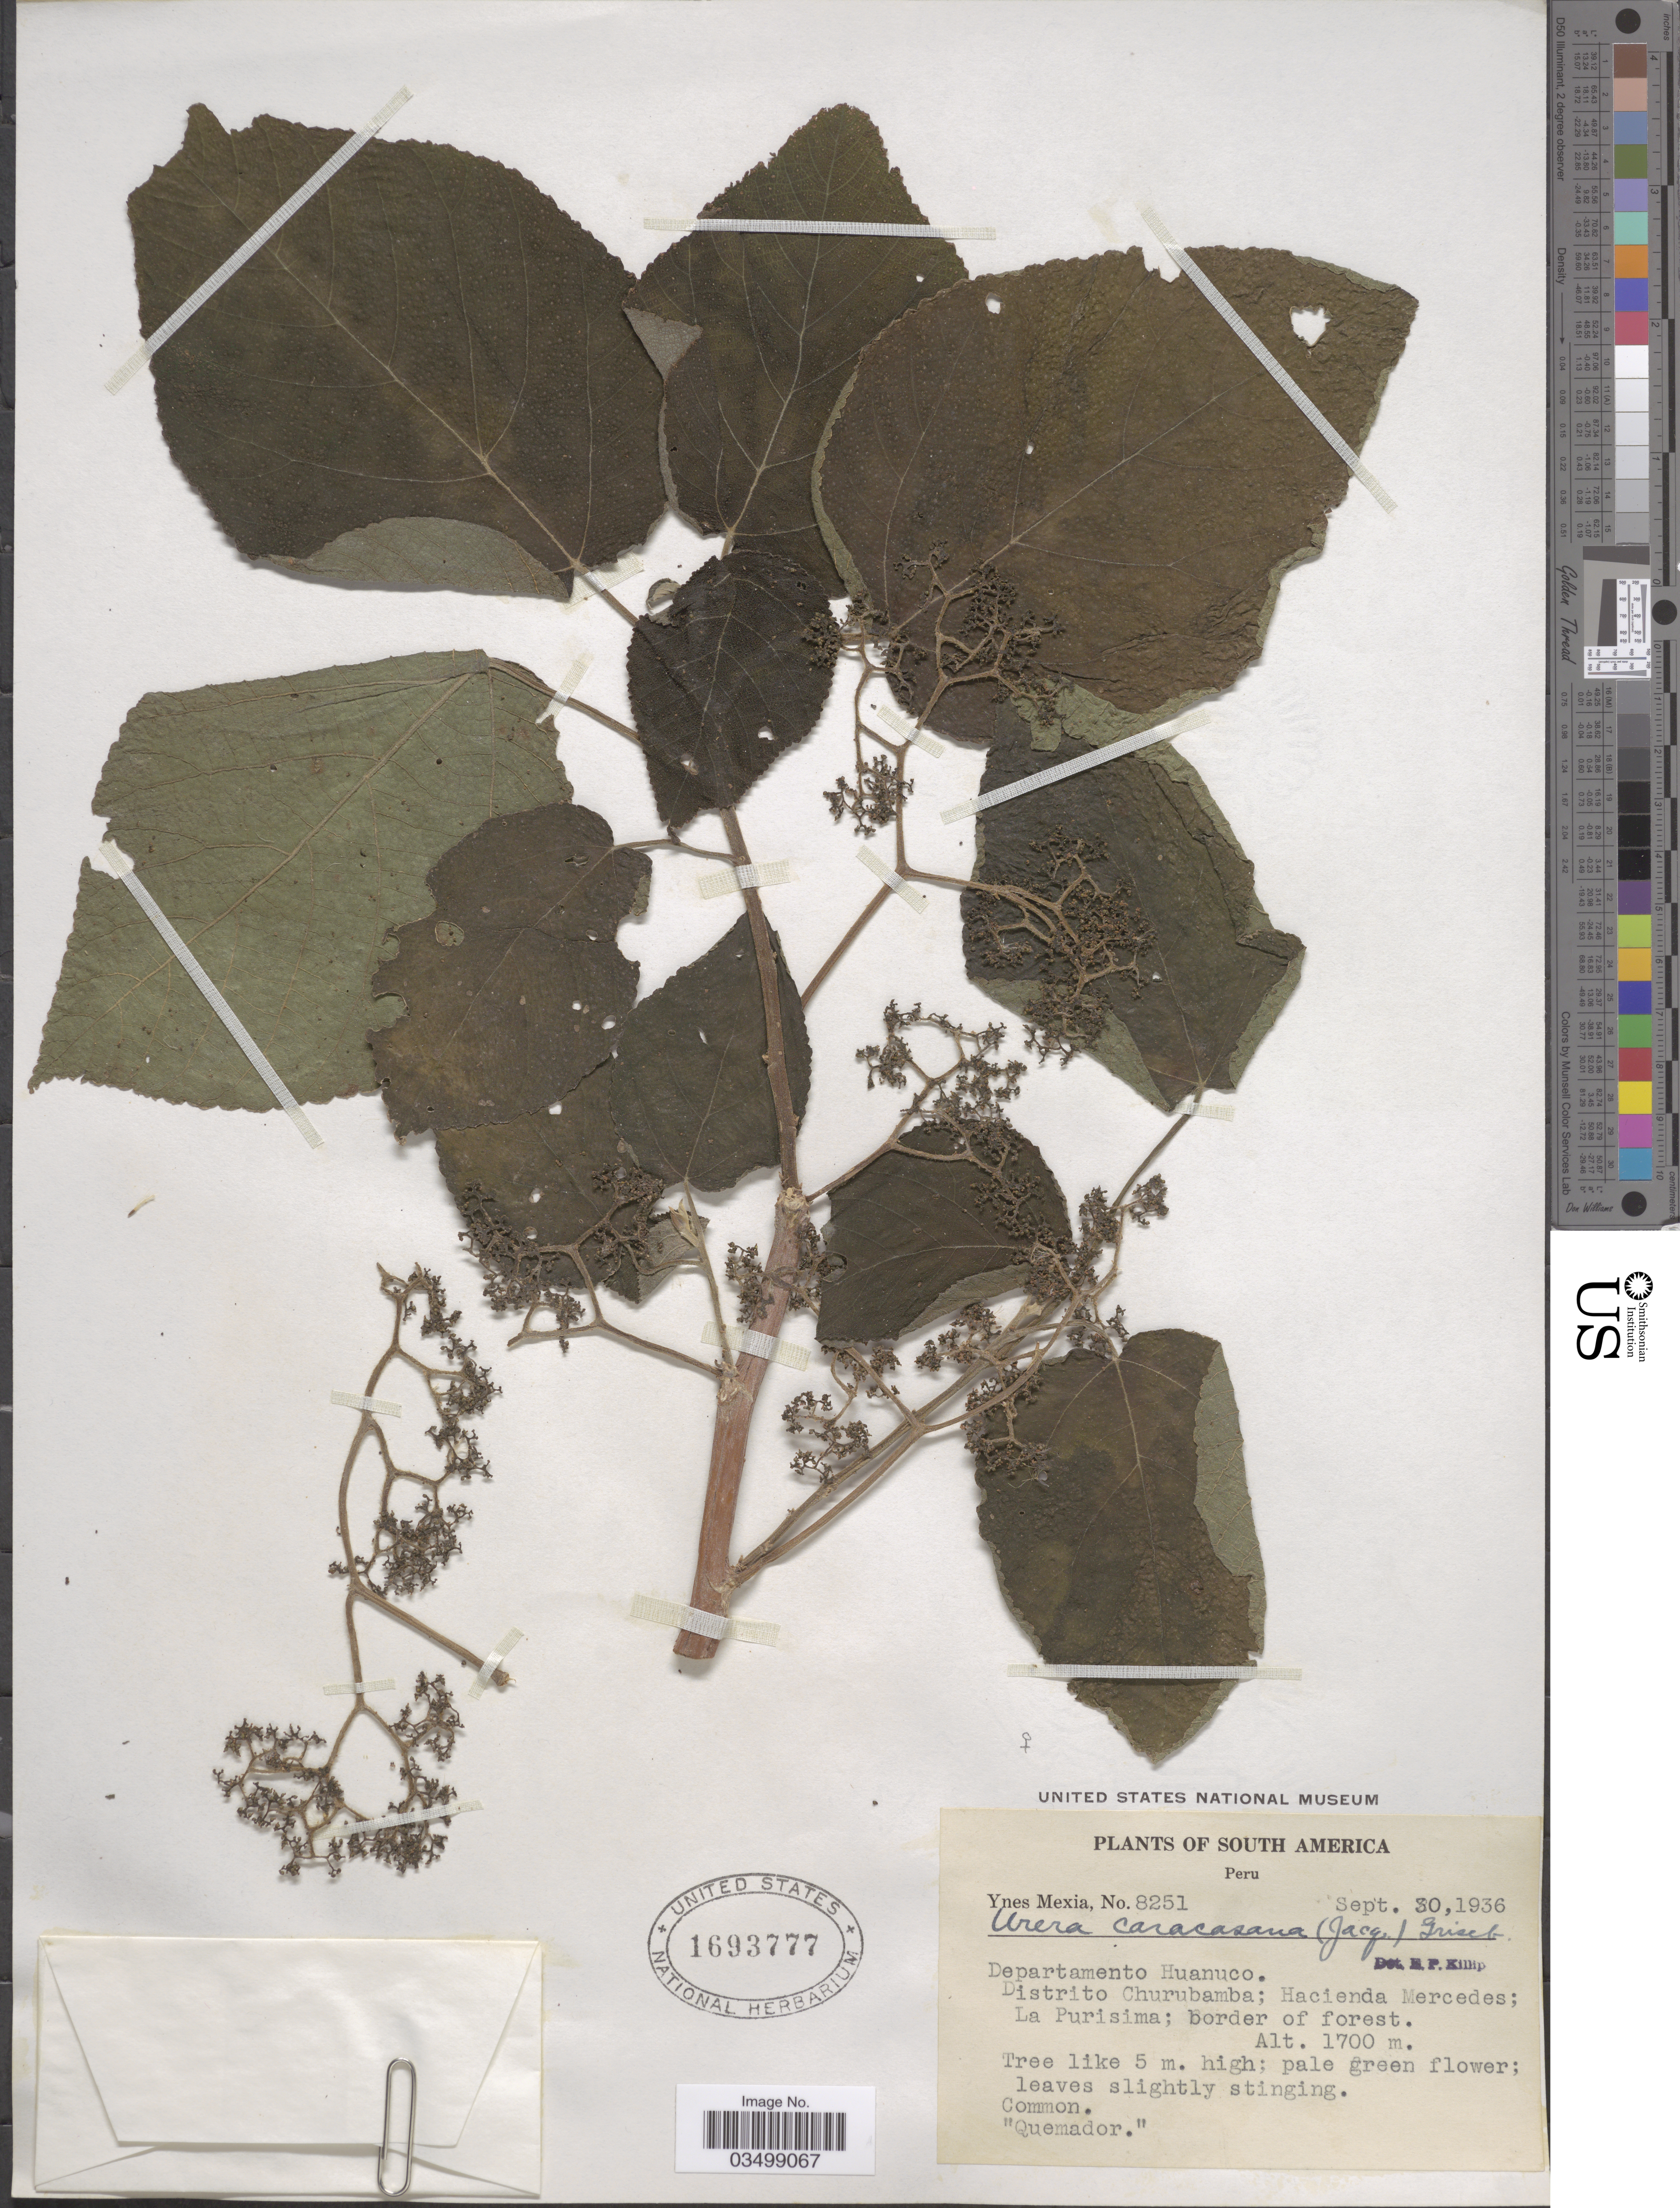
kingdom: Plantae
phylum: Tracheophyta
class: Magnoliopsida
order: Rosales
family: Urticaceae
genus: Urera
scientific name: Urera caracasana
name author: (Jacq.) Gaudich. ex Griseb.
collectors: Y. Mexia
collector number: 8251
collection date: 1936-09-30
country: Peru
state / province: Huánuco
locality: Departamento Huanuco. Distrito Churubamba; Hacienda Mercedes; La Purisima; border of forest.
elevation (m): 1700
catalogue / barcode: US 1693777